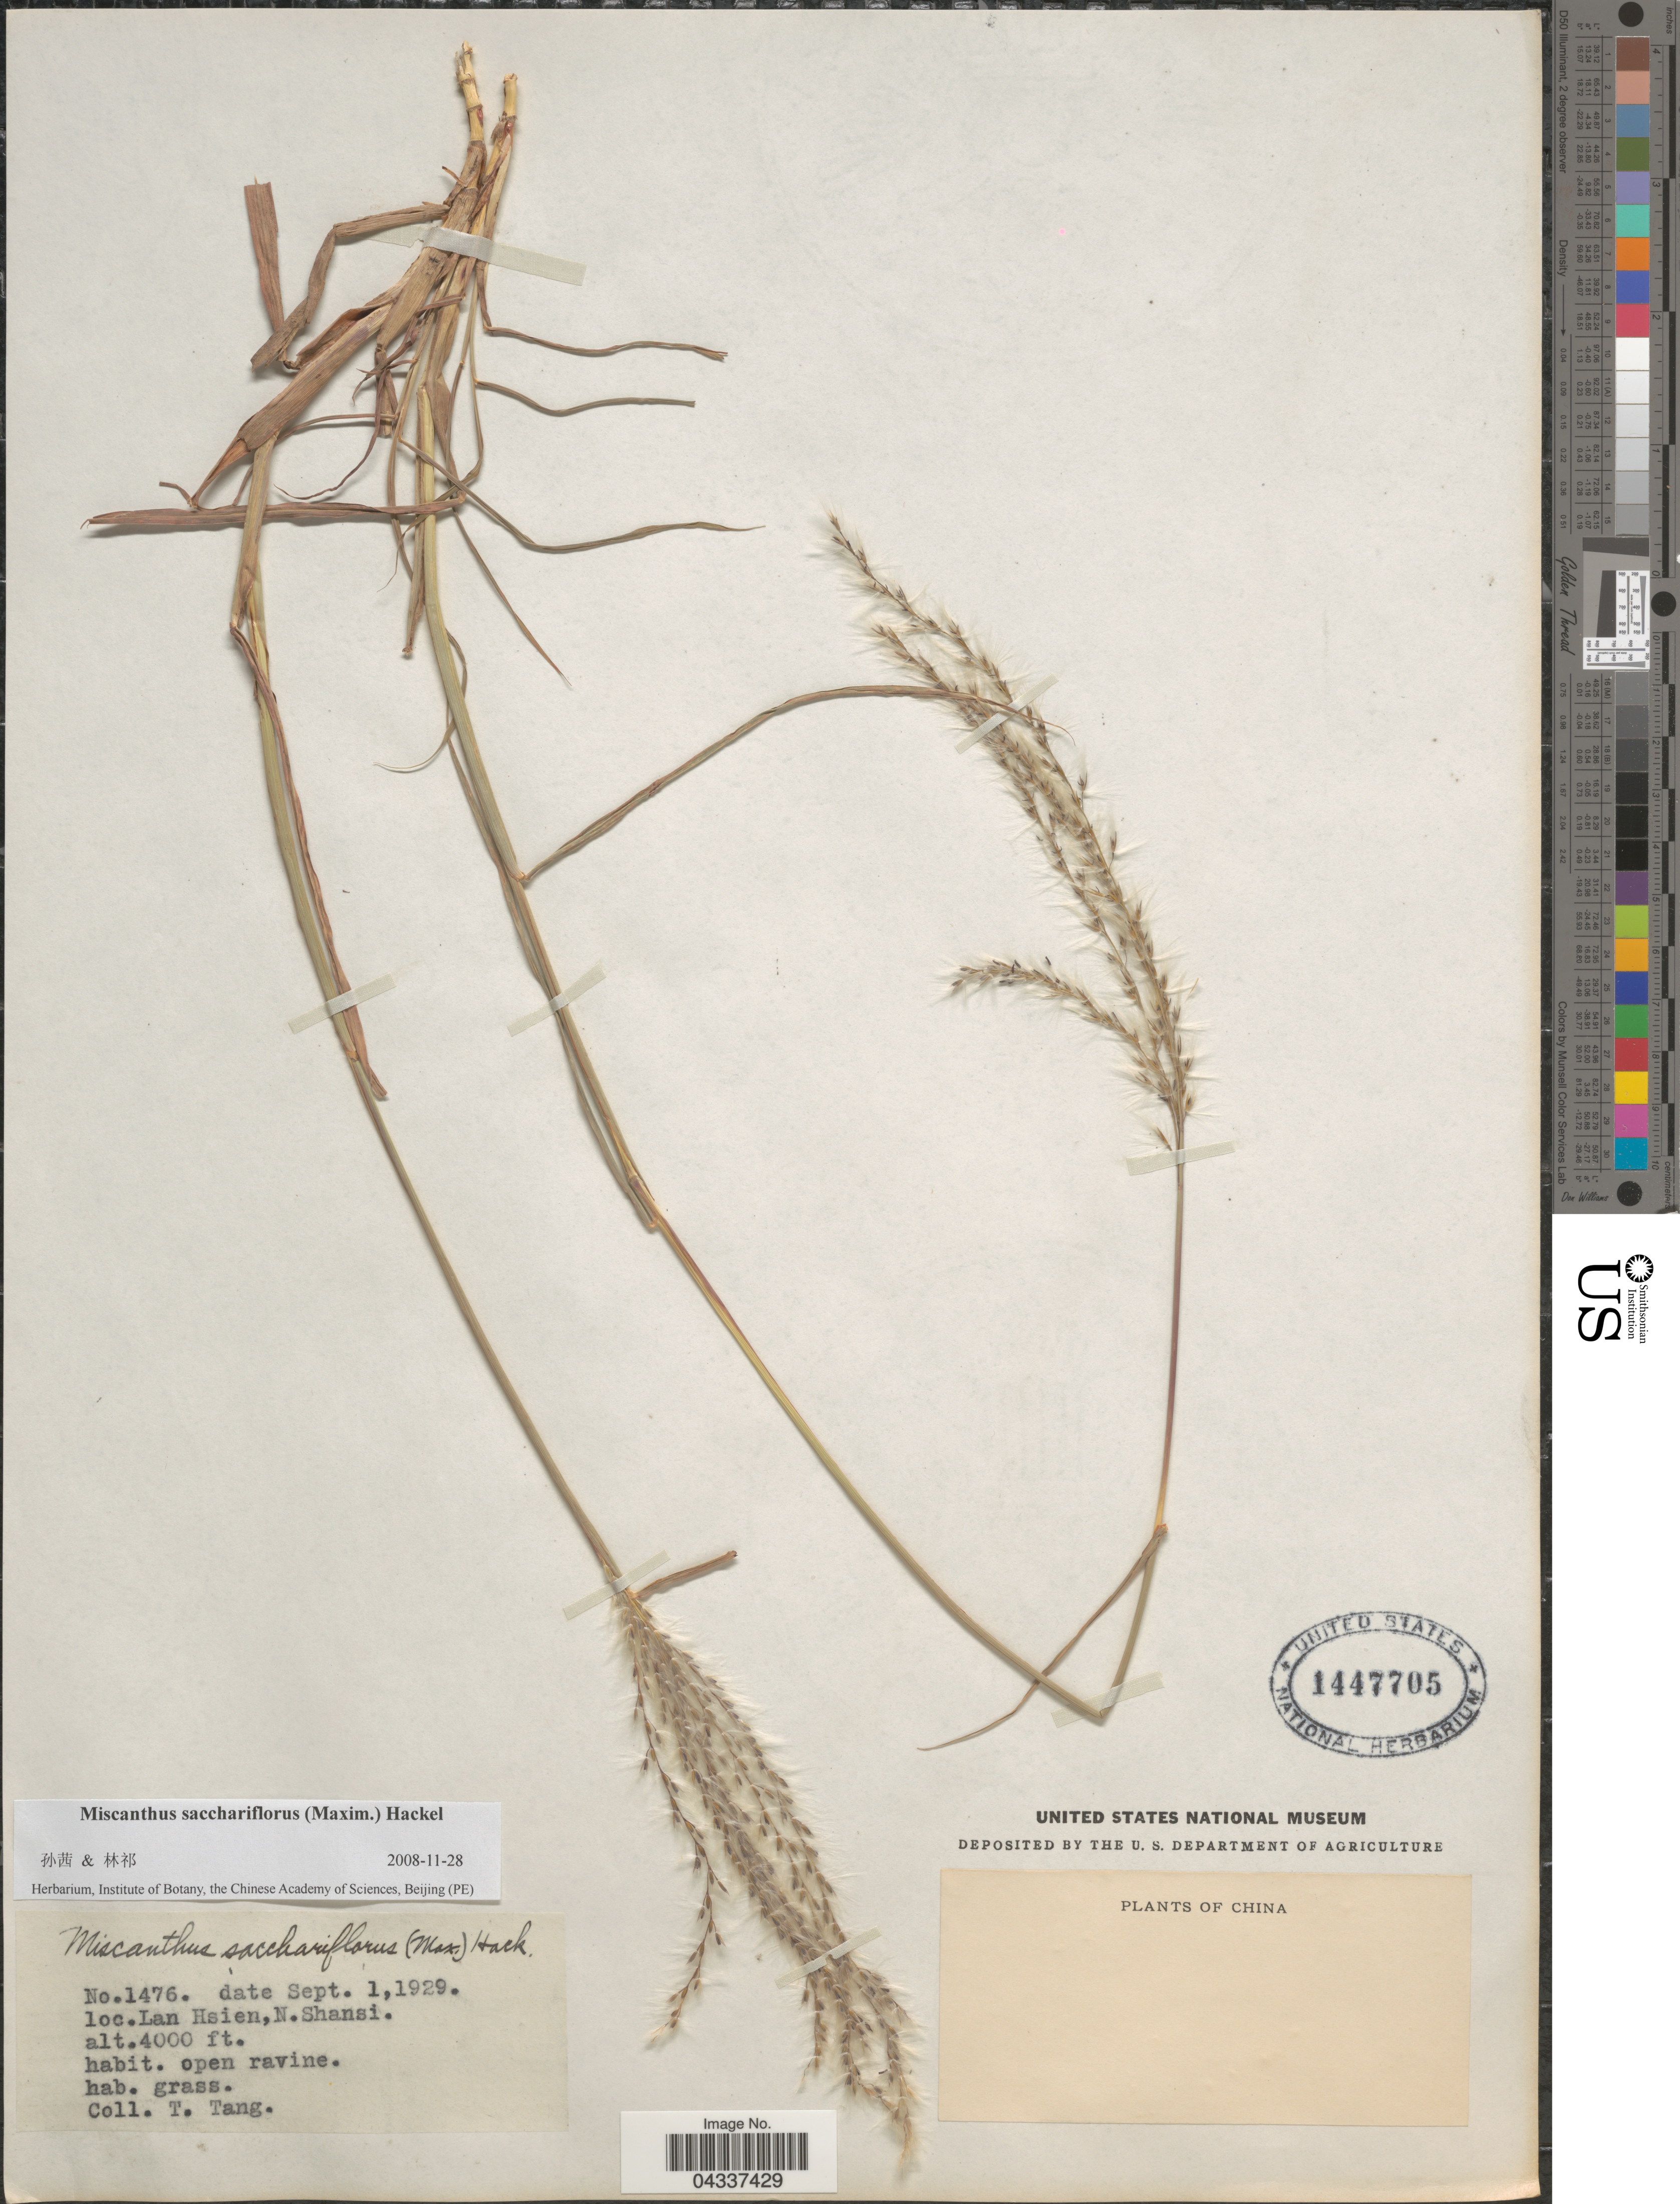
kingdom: Plantae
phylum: Tracheophyta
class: Liliopsida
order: Poales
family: Poaceae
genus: Miscanthus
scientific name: Miscanthus sacchariflorus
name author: (Maxim.) Hack.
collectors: T. Tang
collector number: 1476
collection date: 1929-09-01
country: China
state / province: Shanxi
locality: Lan Hsien, N. Shansi.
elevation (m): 1219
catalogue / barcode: US 1447705